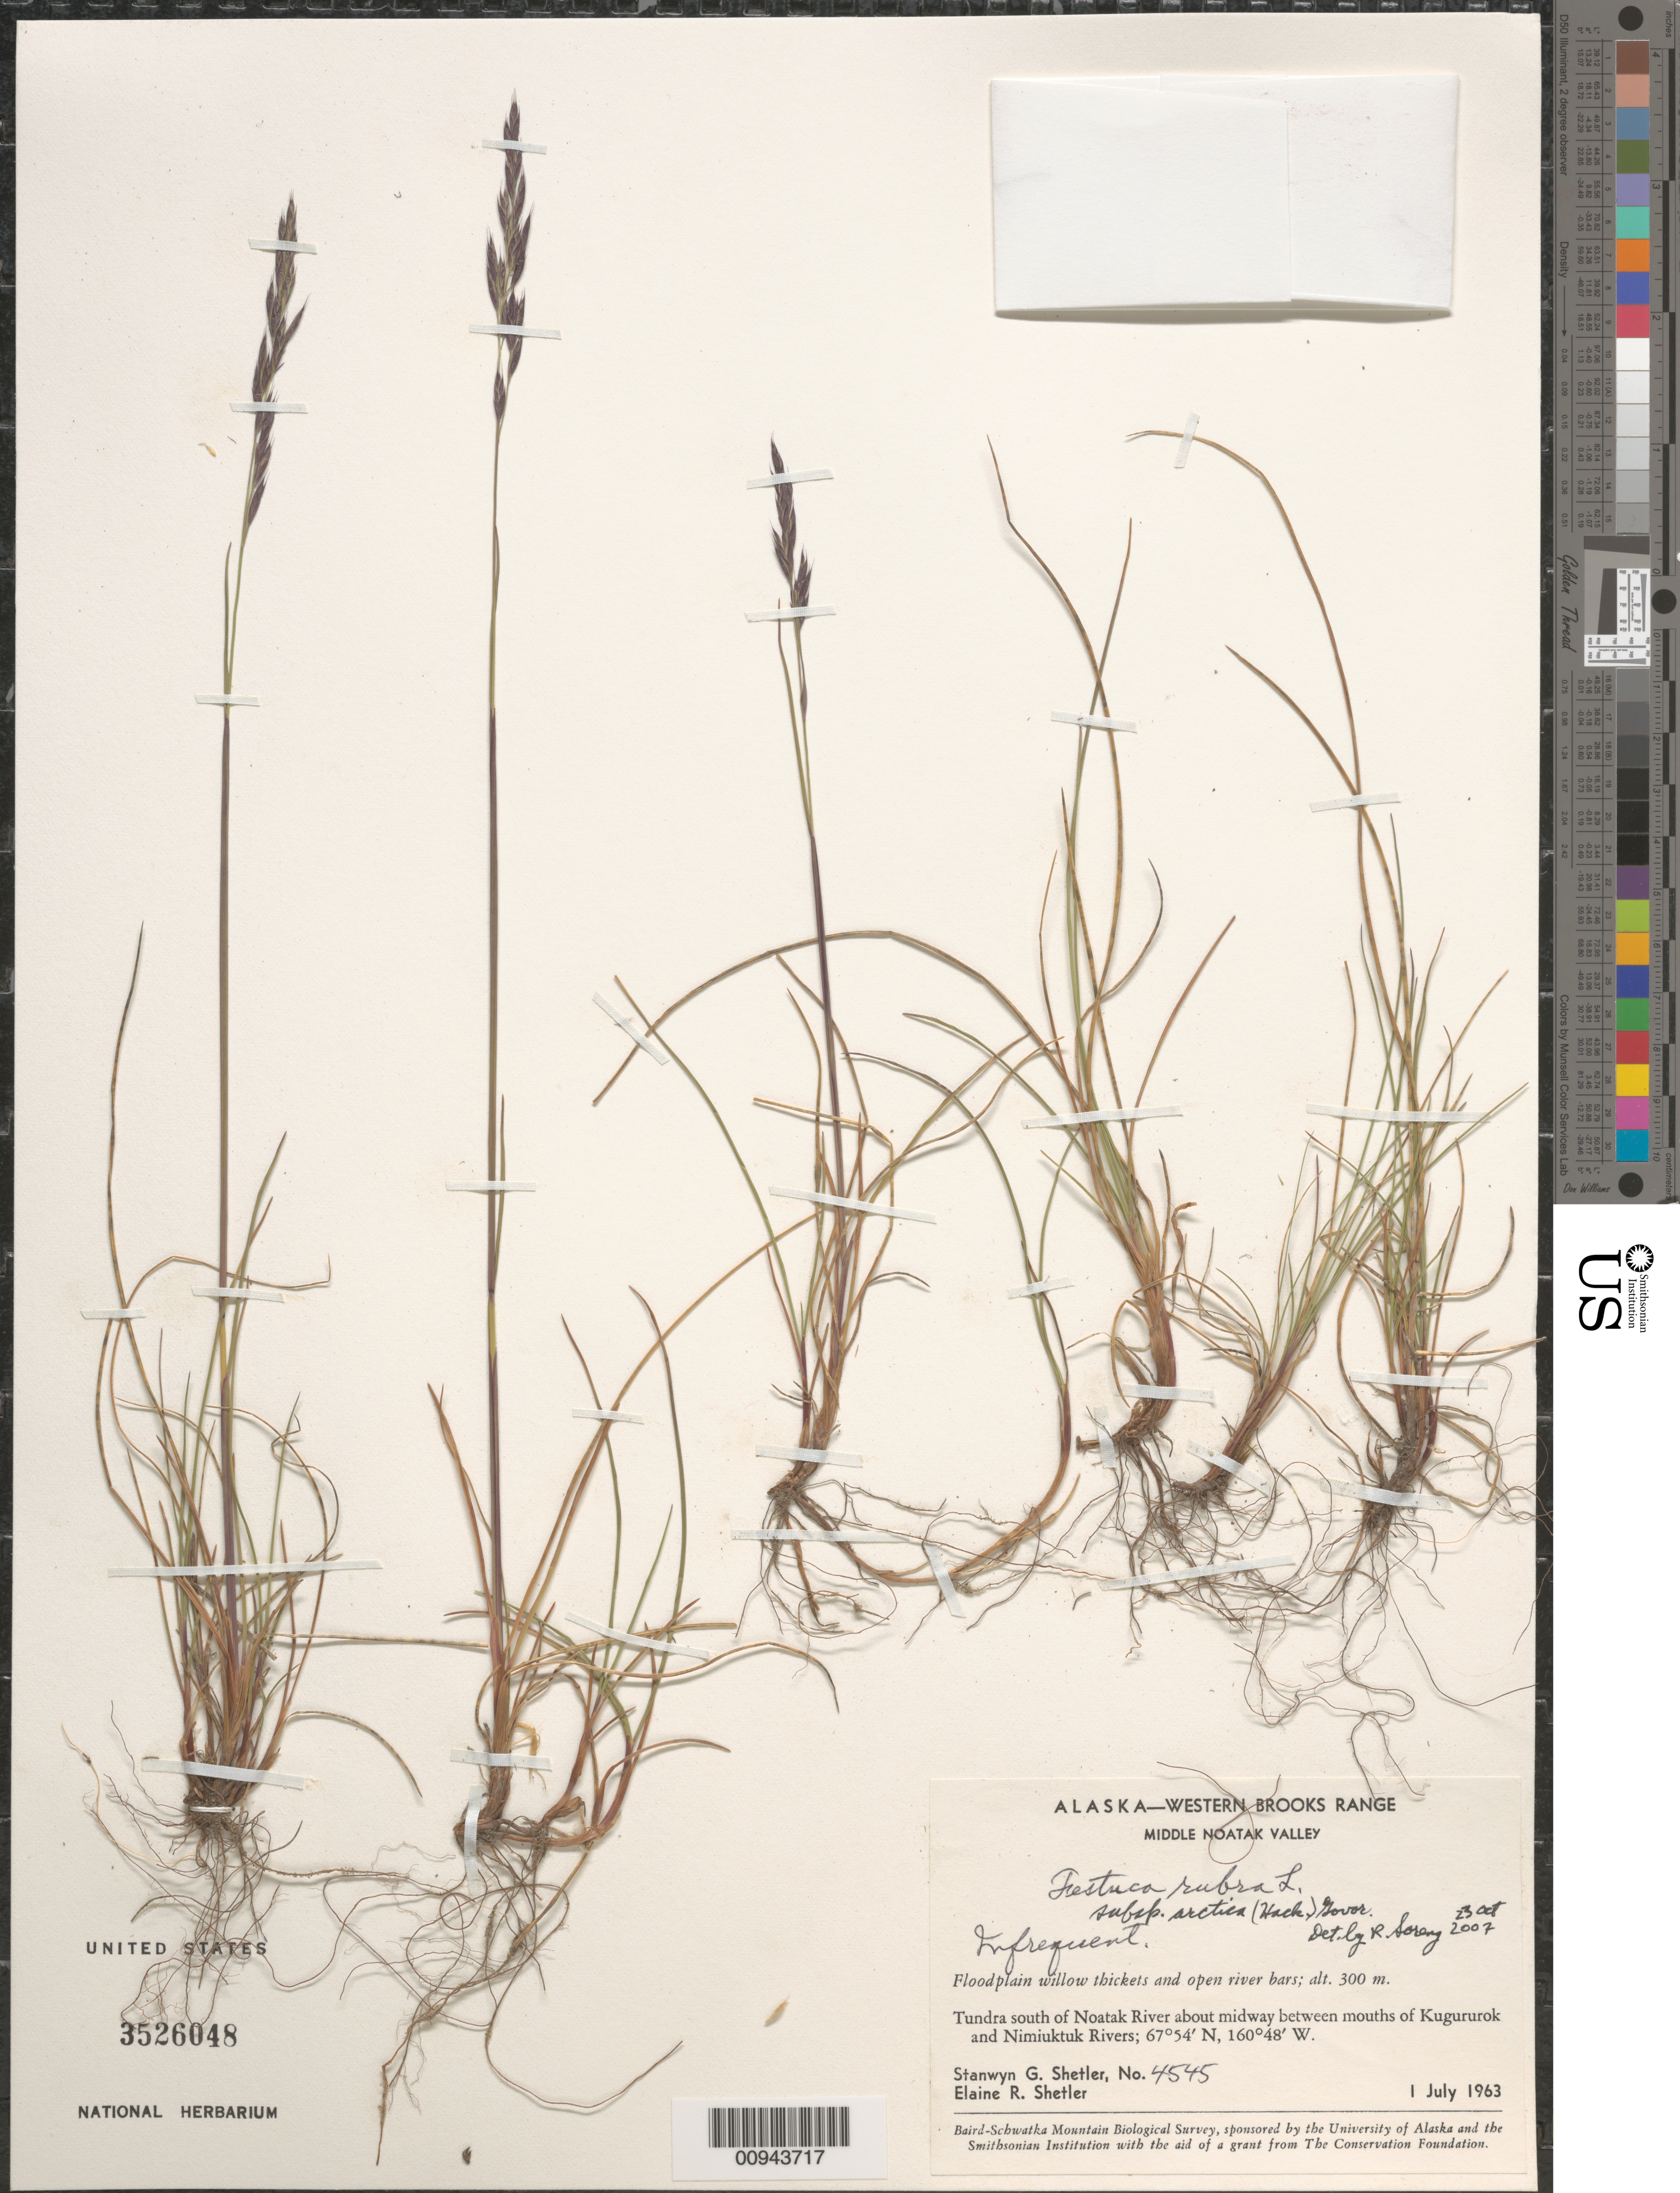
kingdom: Plantae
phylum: Tracheophyta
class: Liliopsida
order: Poales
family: Poaceae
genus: Festuca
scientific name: Festuca rubra subsp. arctica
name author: (Hack.) Govor.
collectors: S. Shetler & E. R. Shetler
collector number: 4545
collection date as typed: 01 Jul 1963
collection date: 1963-07-01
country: United States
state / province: Alaska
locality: S of Noatak River about midway between mouths of Kugururok and Nimiuktuk Rivers. Western Brooks Range, Middle Noatak Valley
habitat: Tundra. Floodplain willow thickets and open river bars.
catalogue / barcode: US 3526048